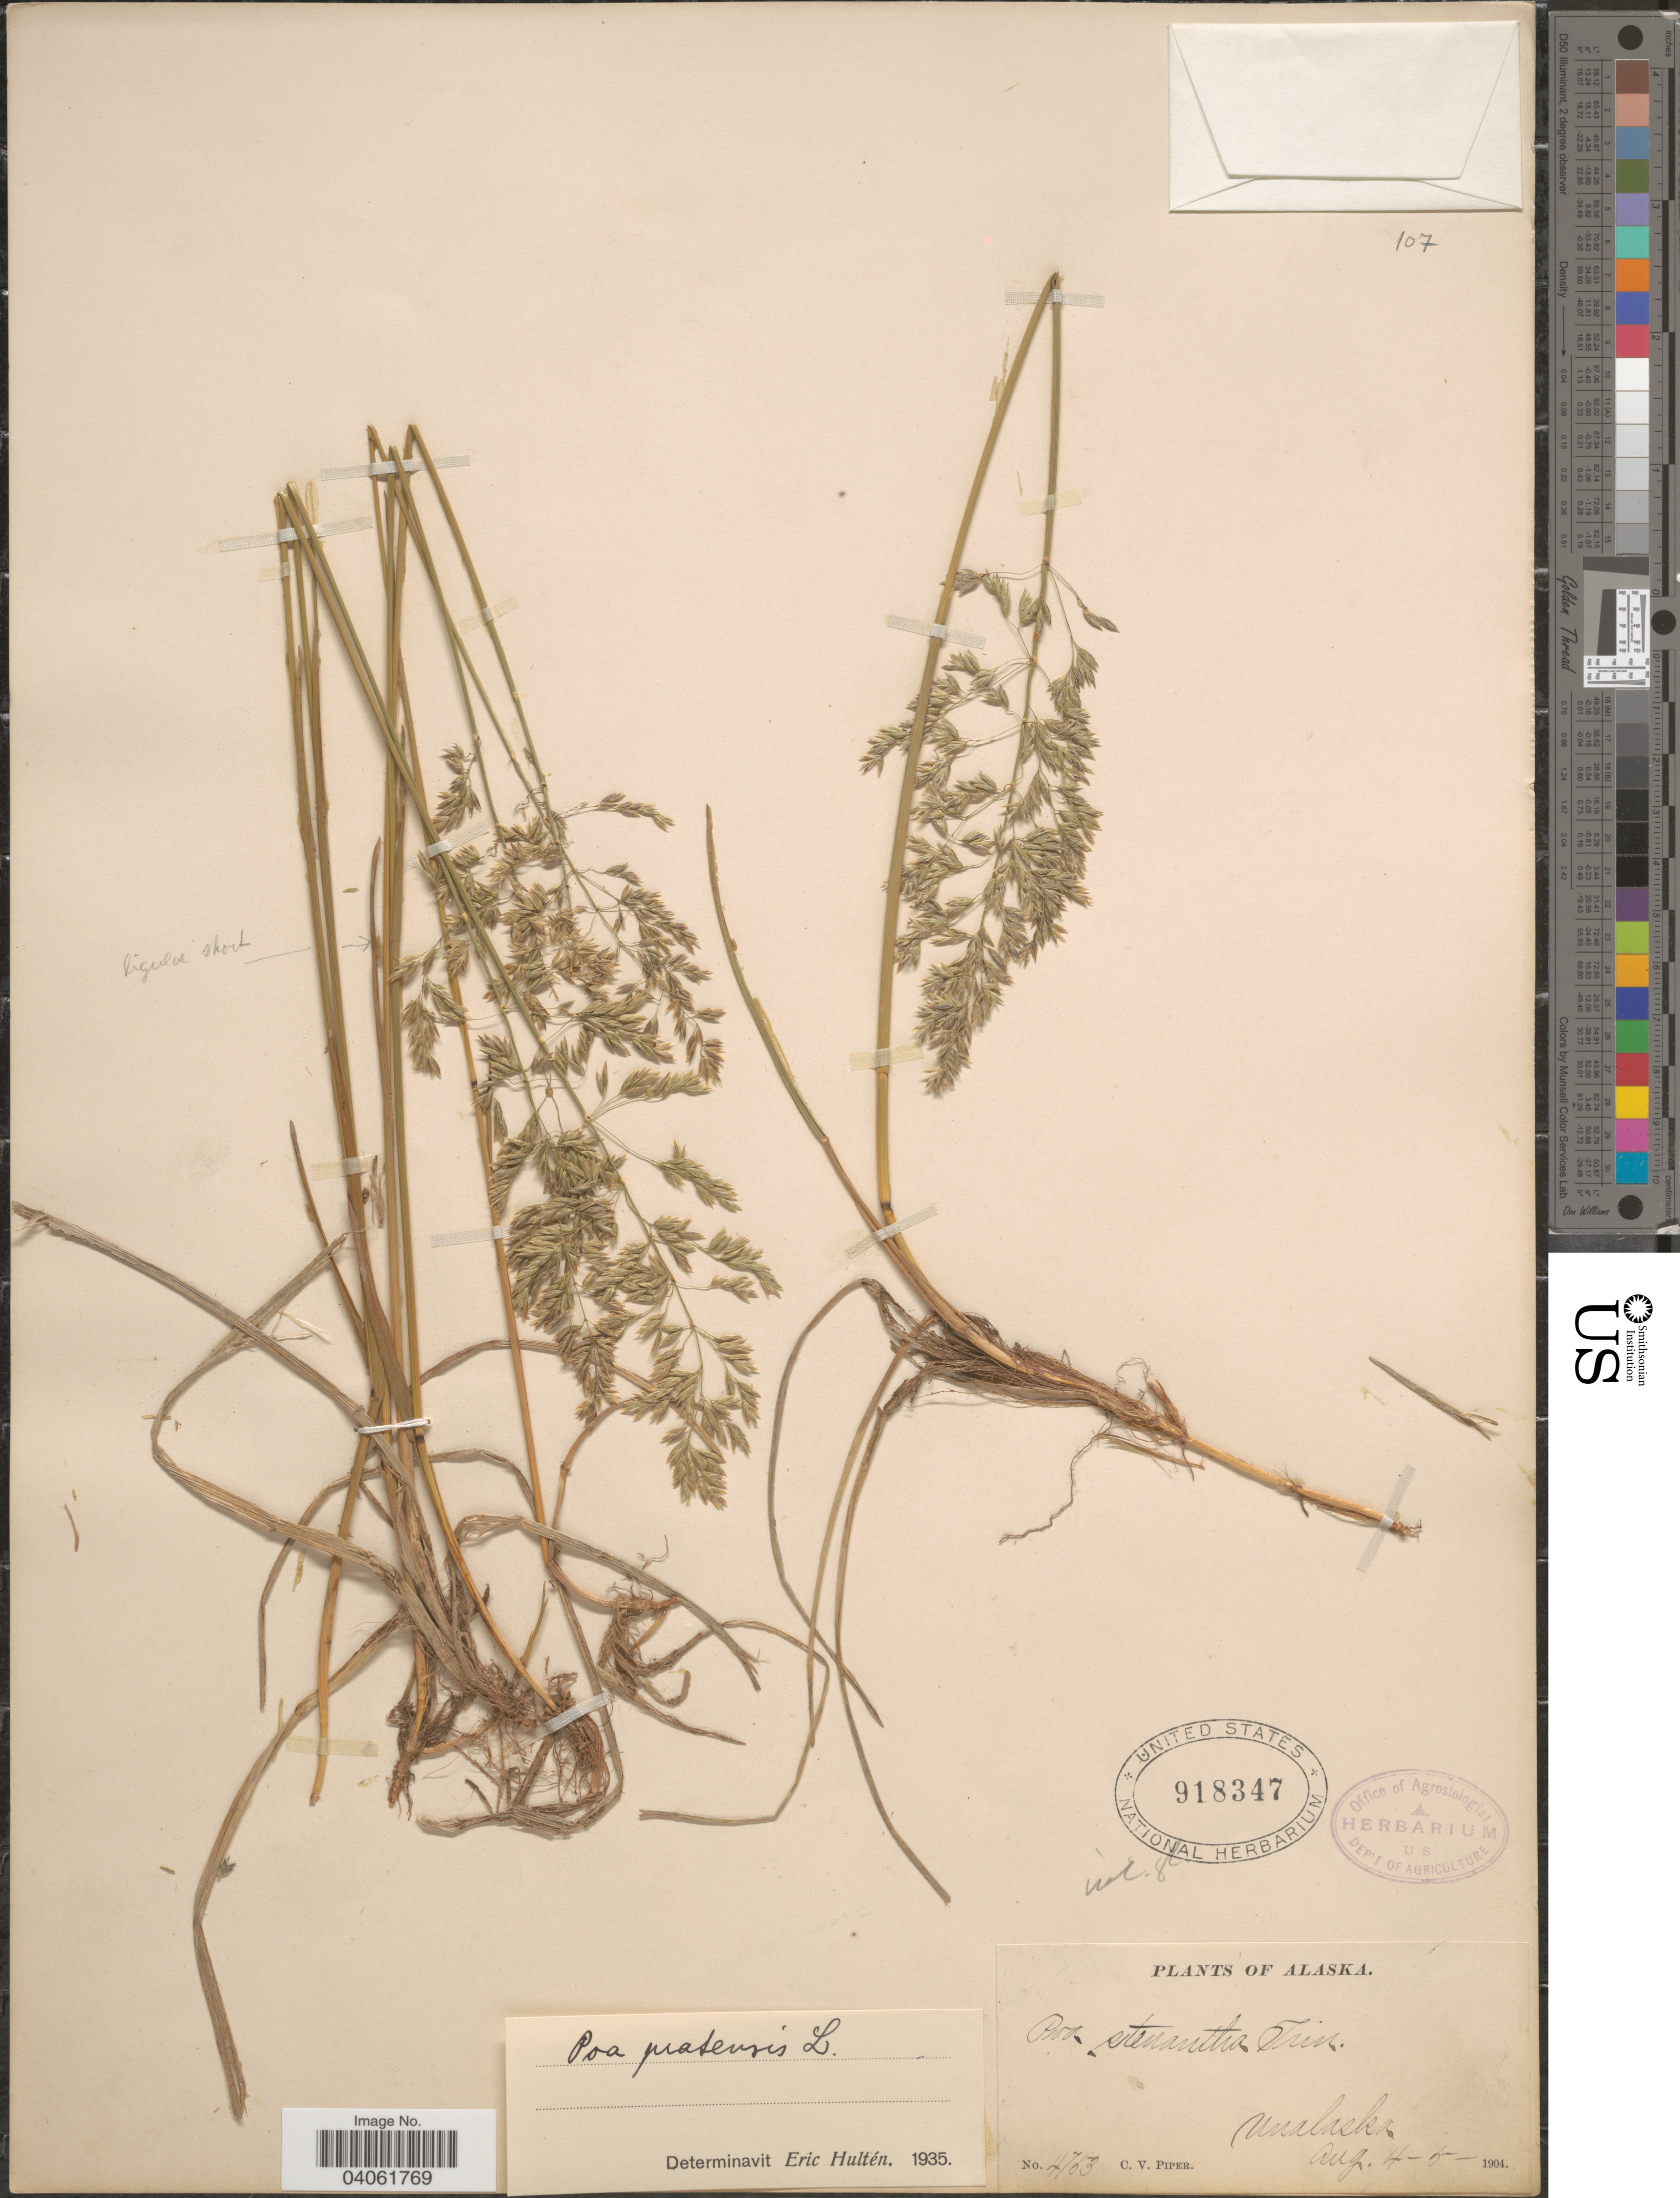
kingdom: Plantae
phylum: Tracheophyta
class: Liliopsida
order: Poales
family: Poaceae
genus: Poa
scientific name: Poa pratensis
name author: L.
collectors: C. V. Piper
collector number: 4753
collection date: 1904-08-04/1904-08-05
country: United States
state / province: Alaska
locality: Unalaska.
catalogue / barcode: US 918347